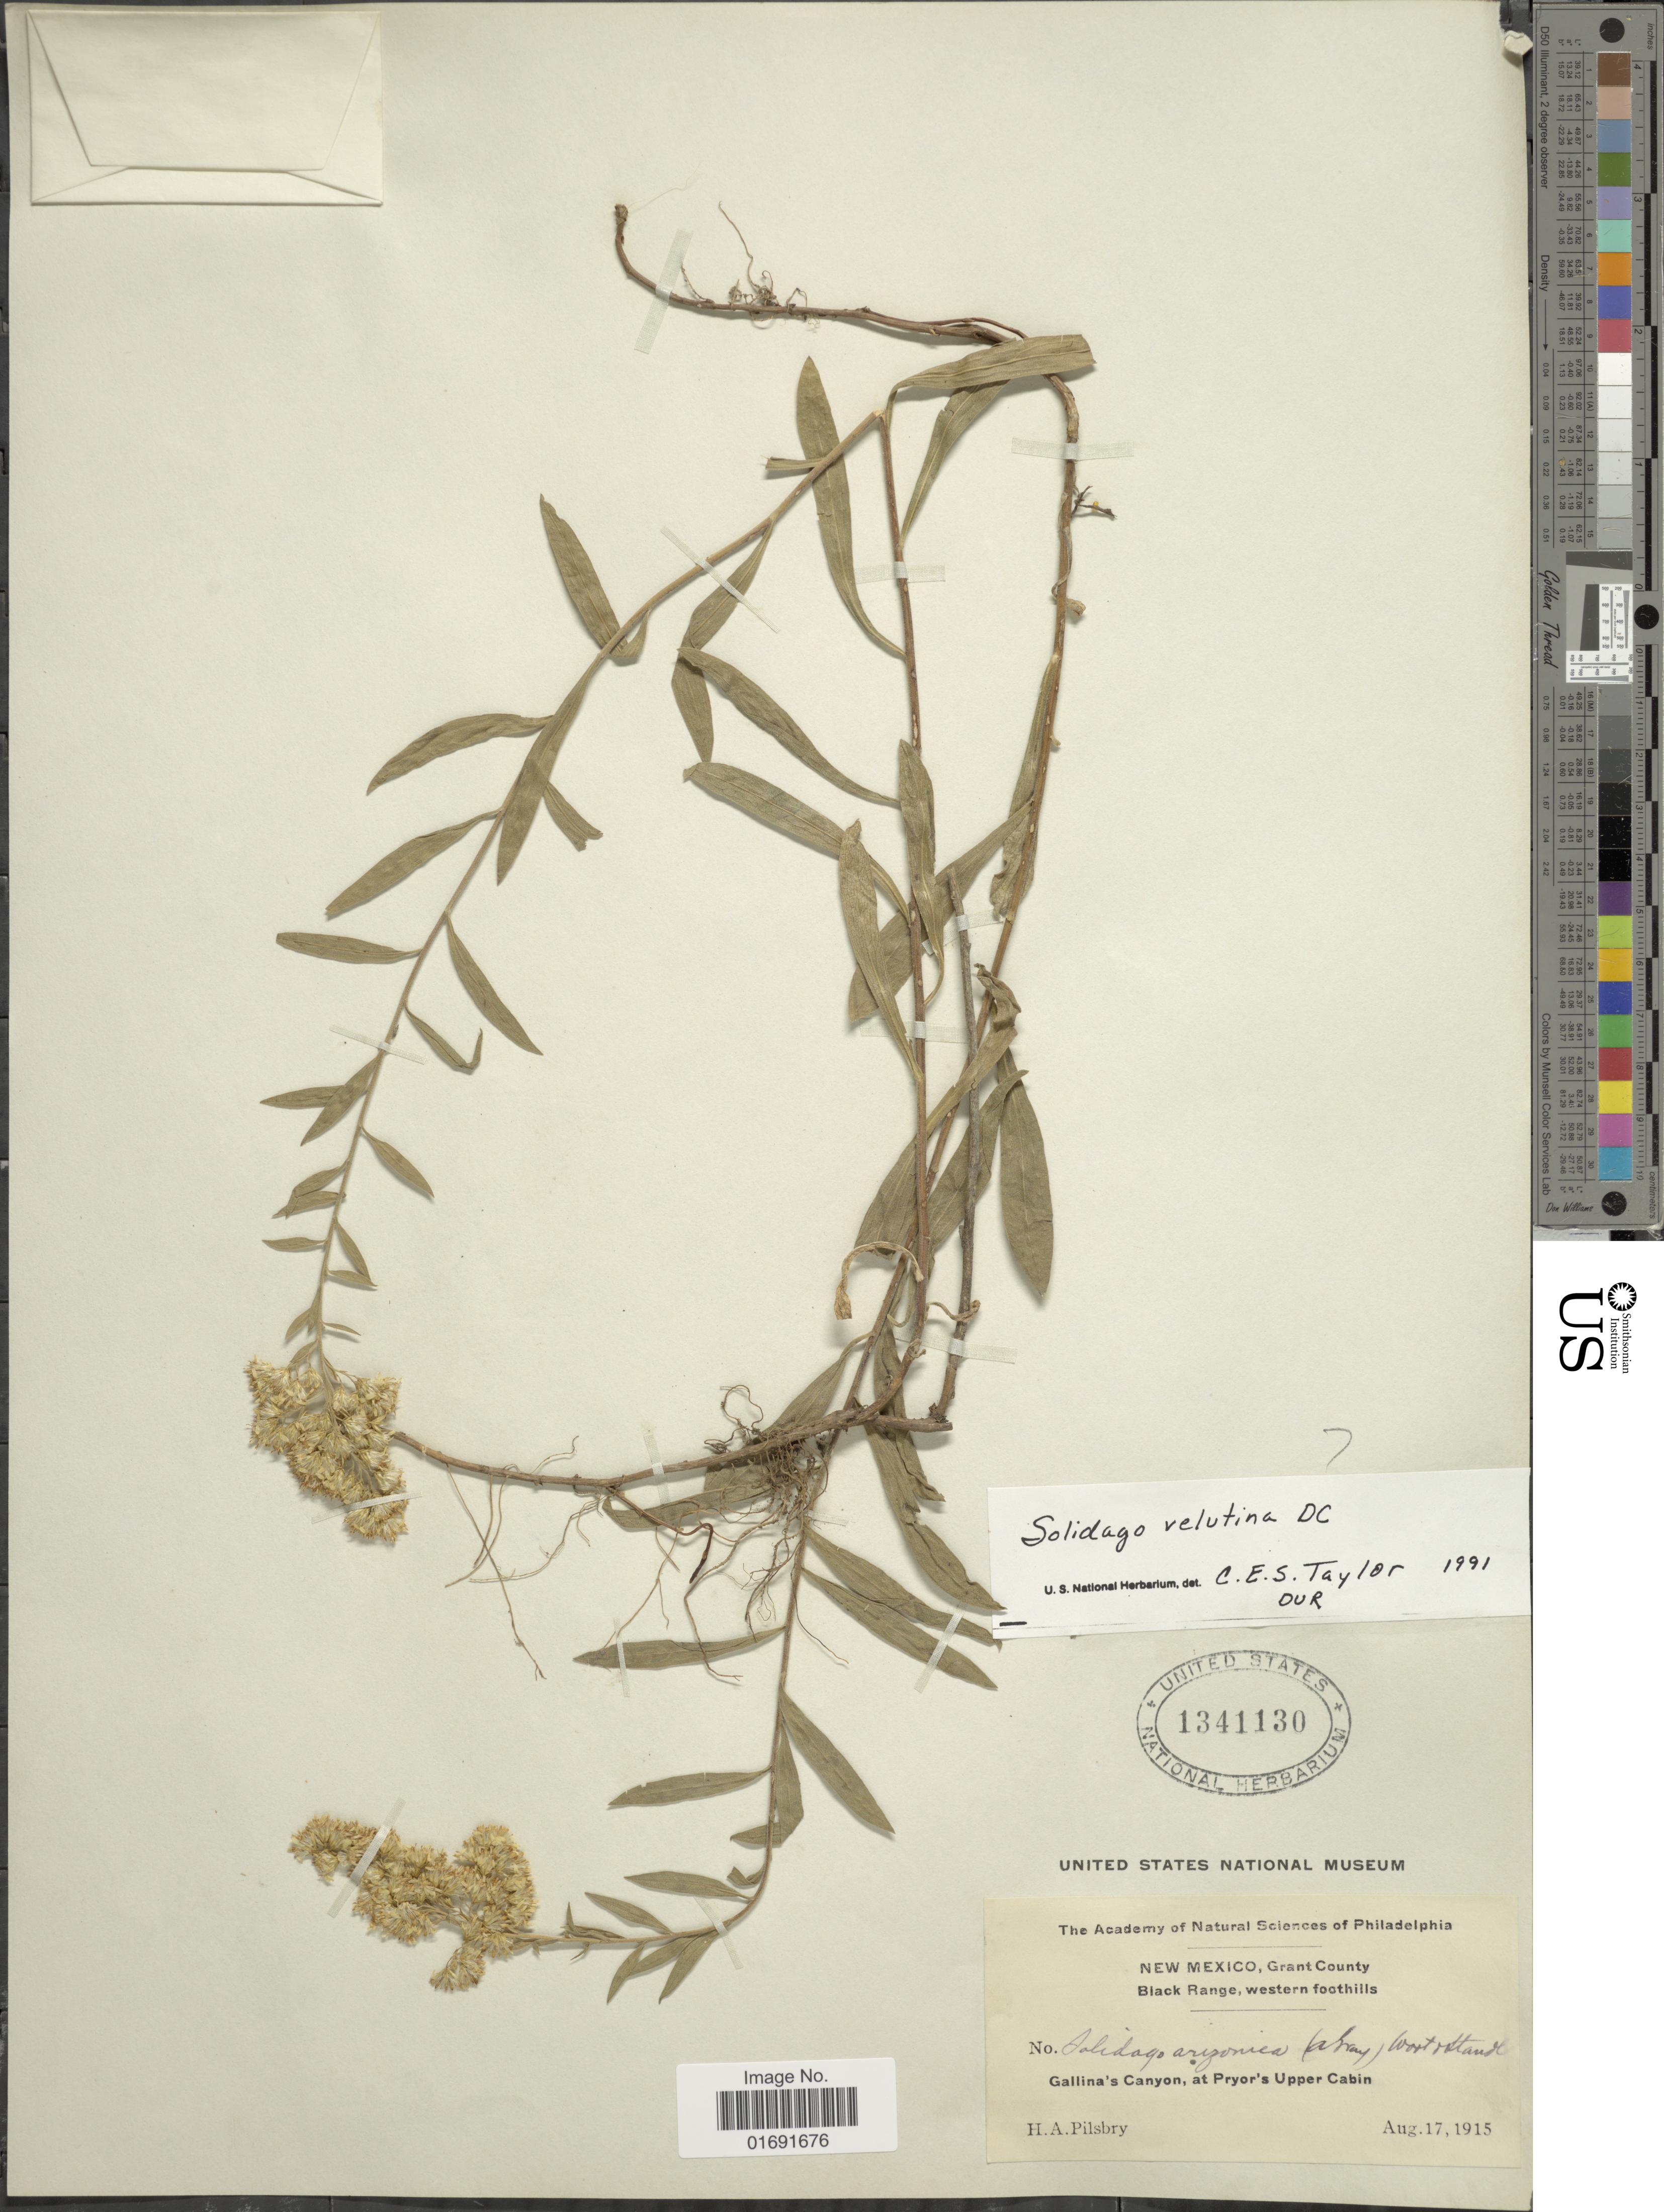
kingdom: Plantae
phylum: Tracheophyta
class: Magnoliopsida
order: Asterales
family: Asteraceae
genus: Solidago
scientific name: Solidago velutina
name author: DC.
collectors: H. Pilsbry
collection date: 1915-08-17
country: United States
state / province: New Mexico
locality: Grant County, Black Range, western foothills, Gallina's Canyon, at Pryor's Upper Cabin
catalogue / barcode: US 1341130